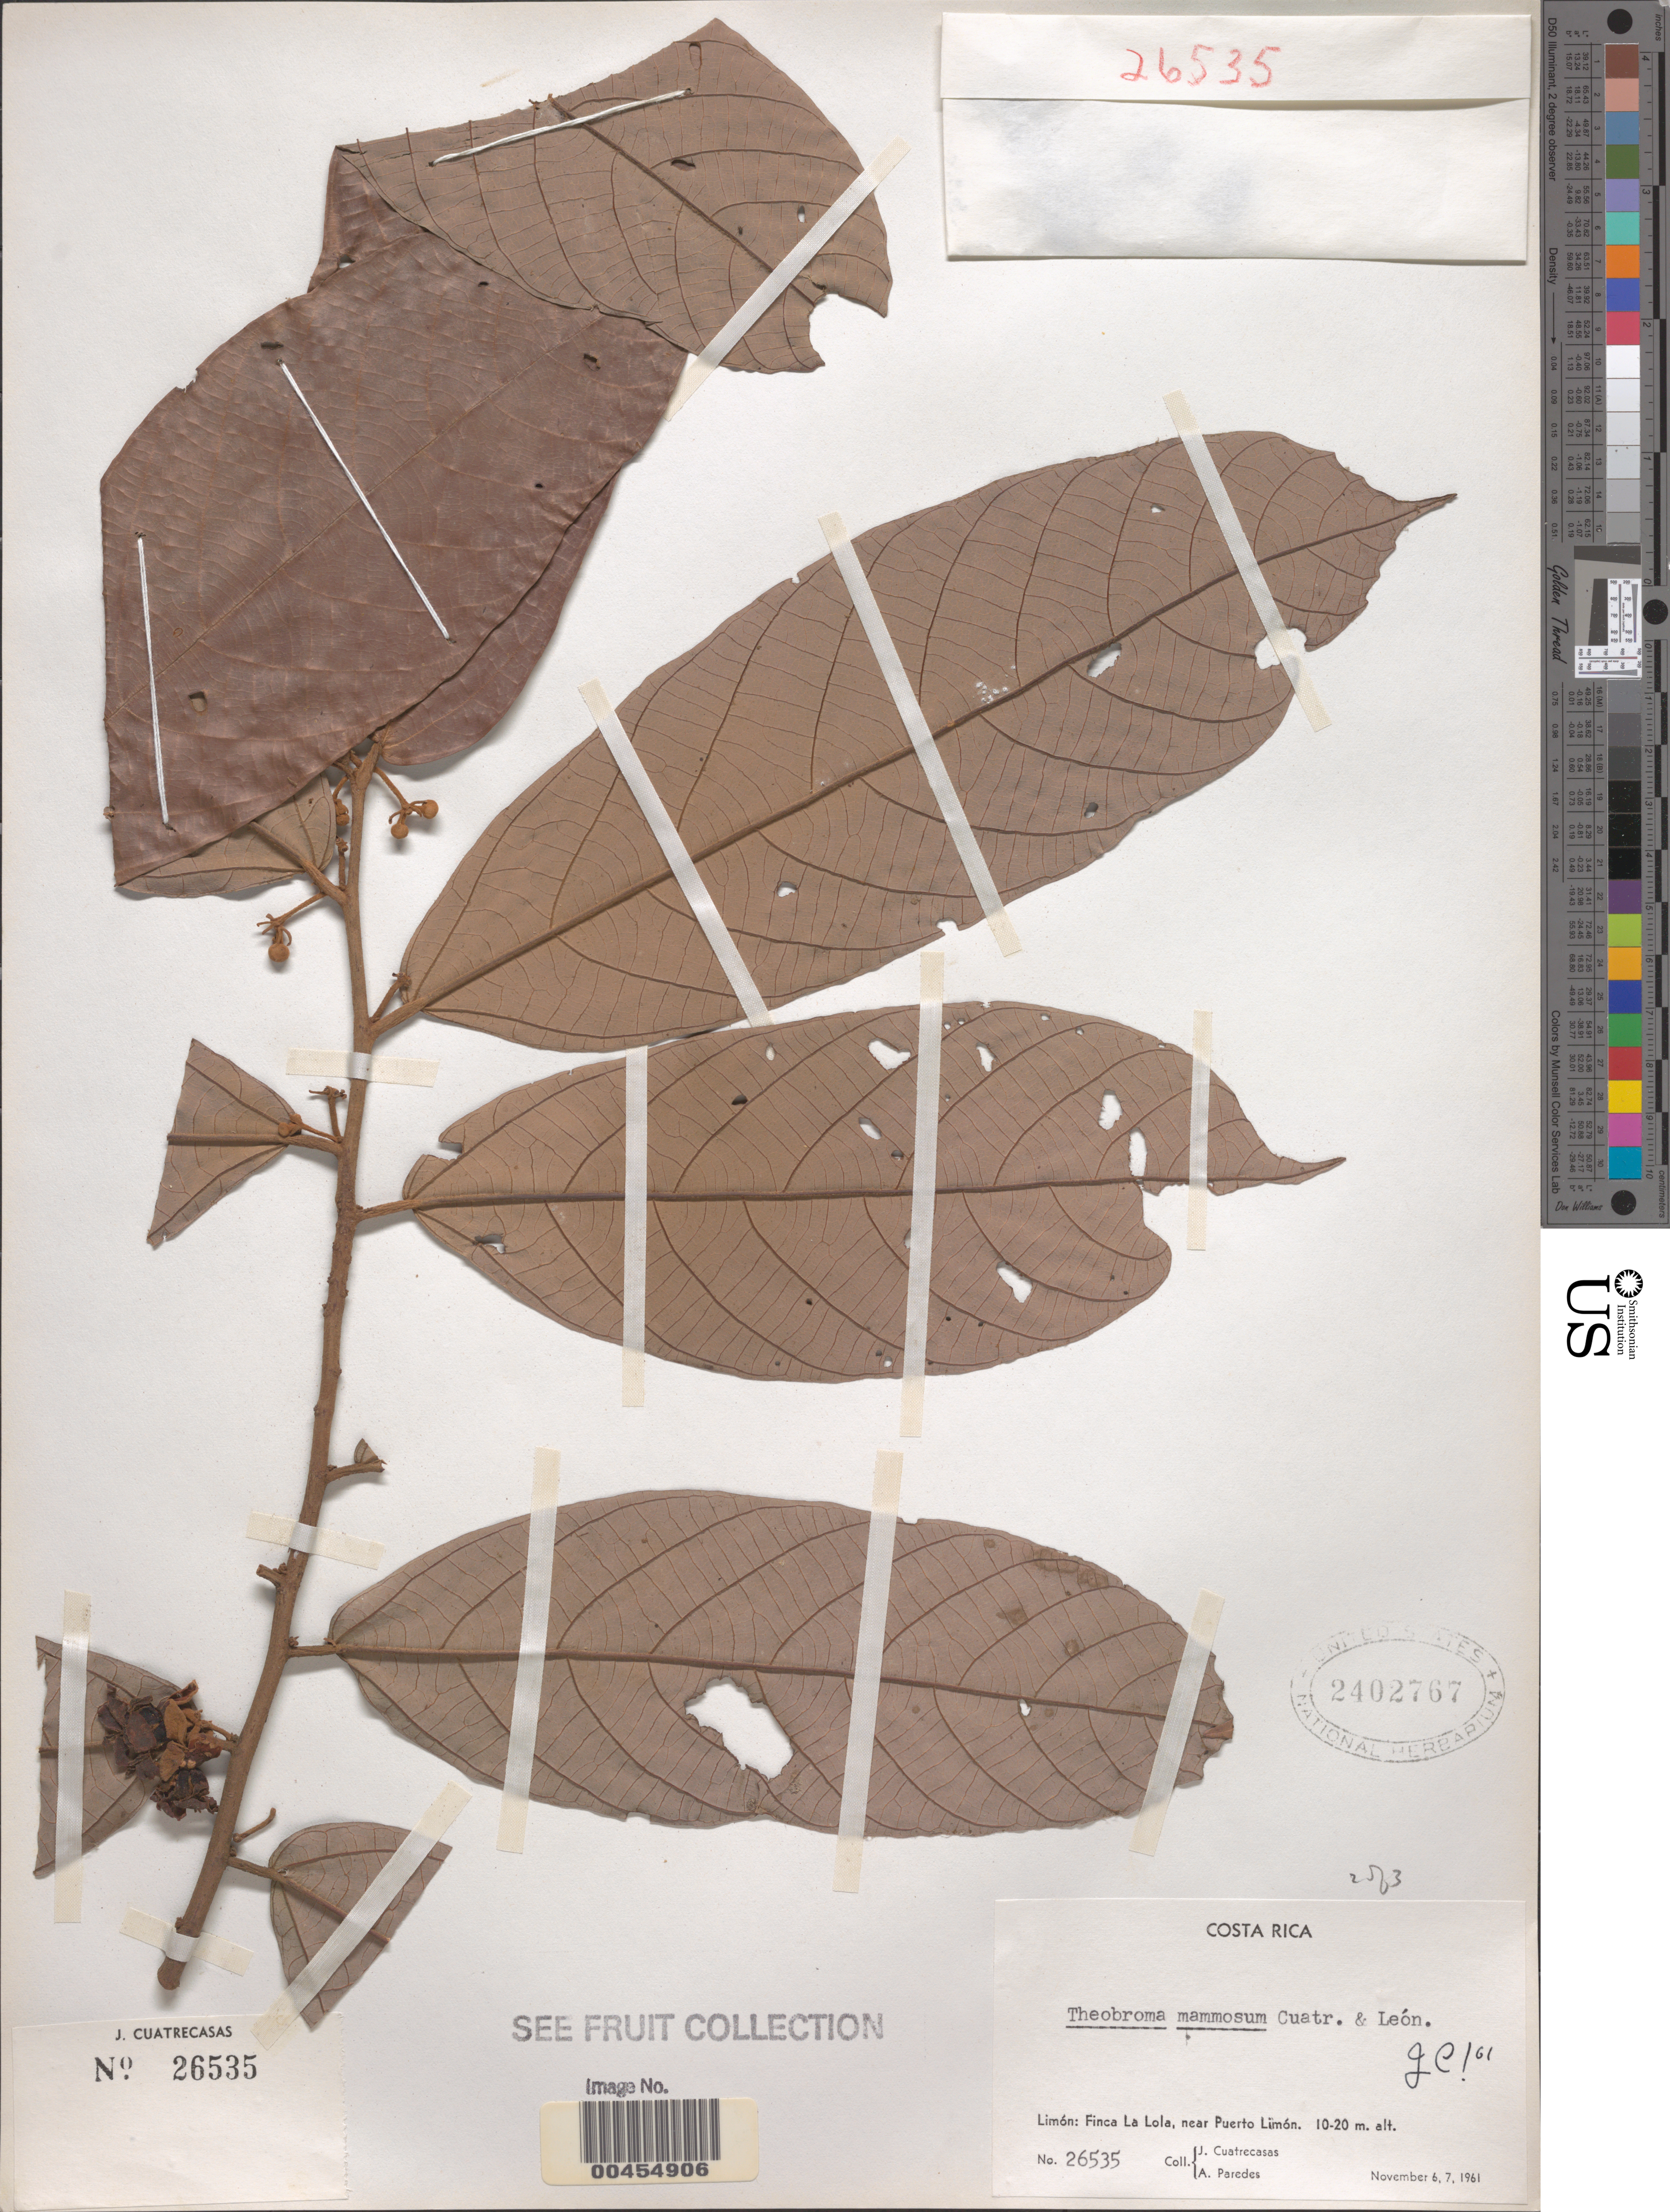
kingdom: Plantae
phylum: Tracheophyta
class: Magnoliopsida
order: Malvales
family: Malvaceae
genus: Theobroma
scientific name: Theobroma angustifolium f. mammosum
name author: (Cuatrec. & J. León) Colli-Silva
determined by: Dorr, L. J., (BOT), Smithsonian Institution - National Museum of Natural History (UNITED STATES)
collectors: J. Cuatrecasas & A. Paredes C.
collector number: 26535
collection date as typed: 06 Nov 1961 to 07 Nov 1961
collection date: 1961-11-06/1961-11-07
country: Costa Rica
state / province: Limón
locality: Finca La Lola, near Puerto Limón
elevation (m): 10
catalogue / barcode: US 2402767